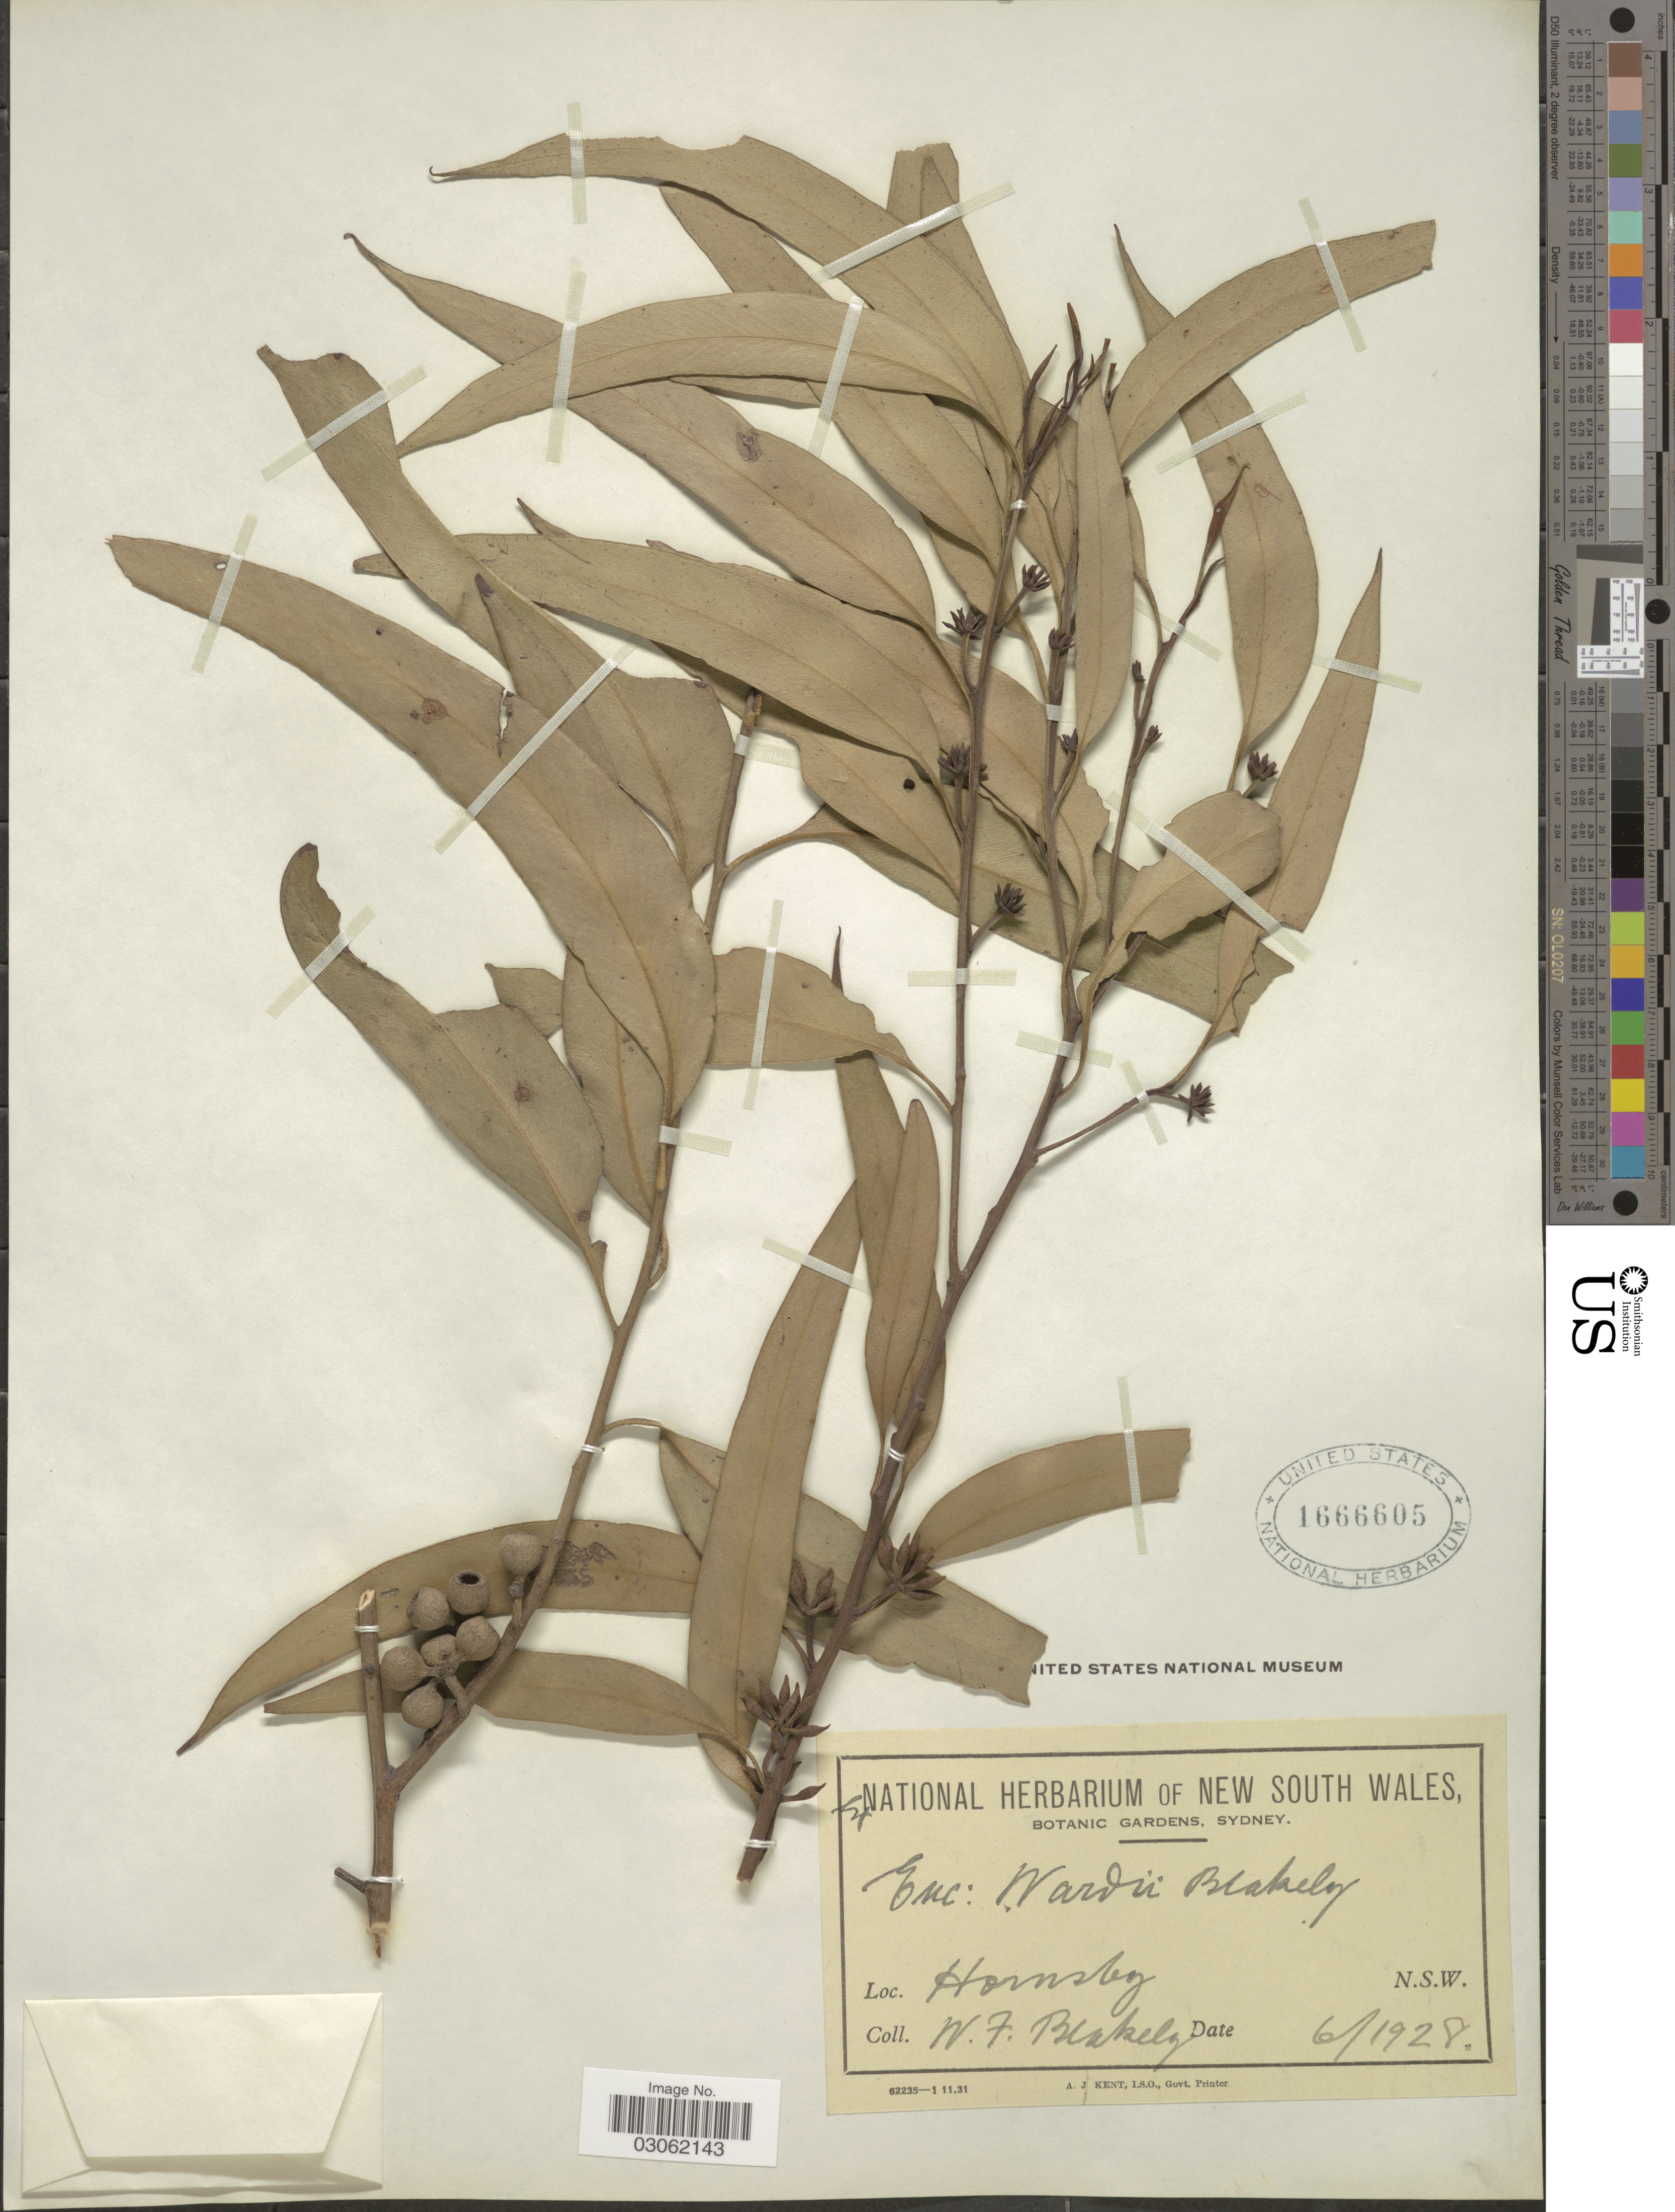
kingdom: Plantae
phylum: Tracheophyta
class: Magnoliopsida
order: Myrtales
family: Myrtaceae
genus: Eucalyptus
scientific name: Eucalyptus x wardii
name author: Blakely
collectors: W. Blakely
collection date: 1928-06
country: Australia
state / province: New South Wales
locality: Hornsby. N. S. W.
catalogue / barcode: US 1666605